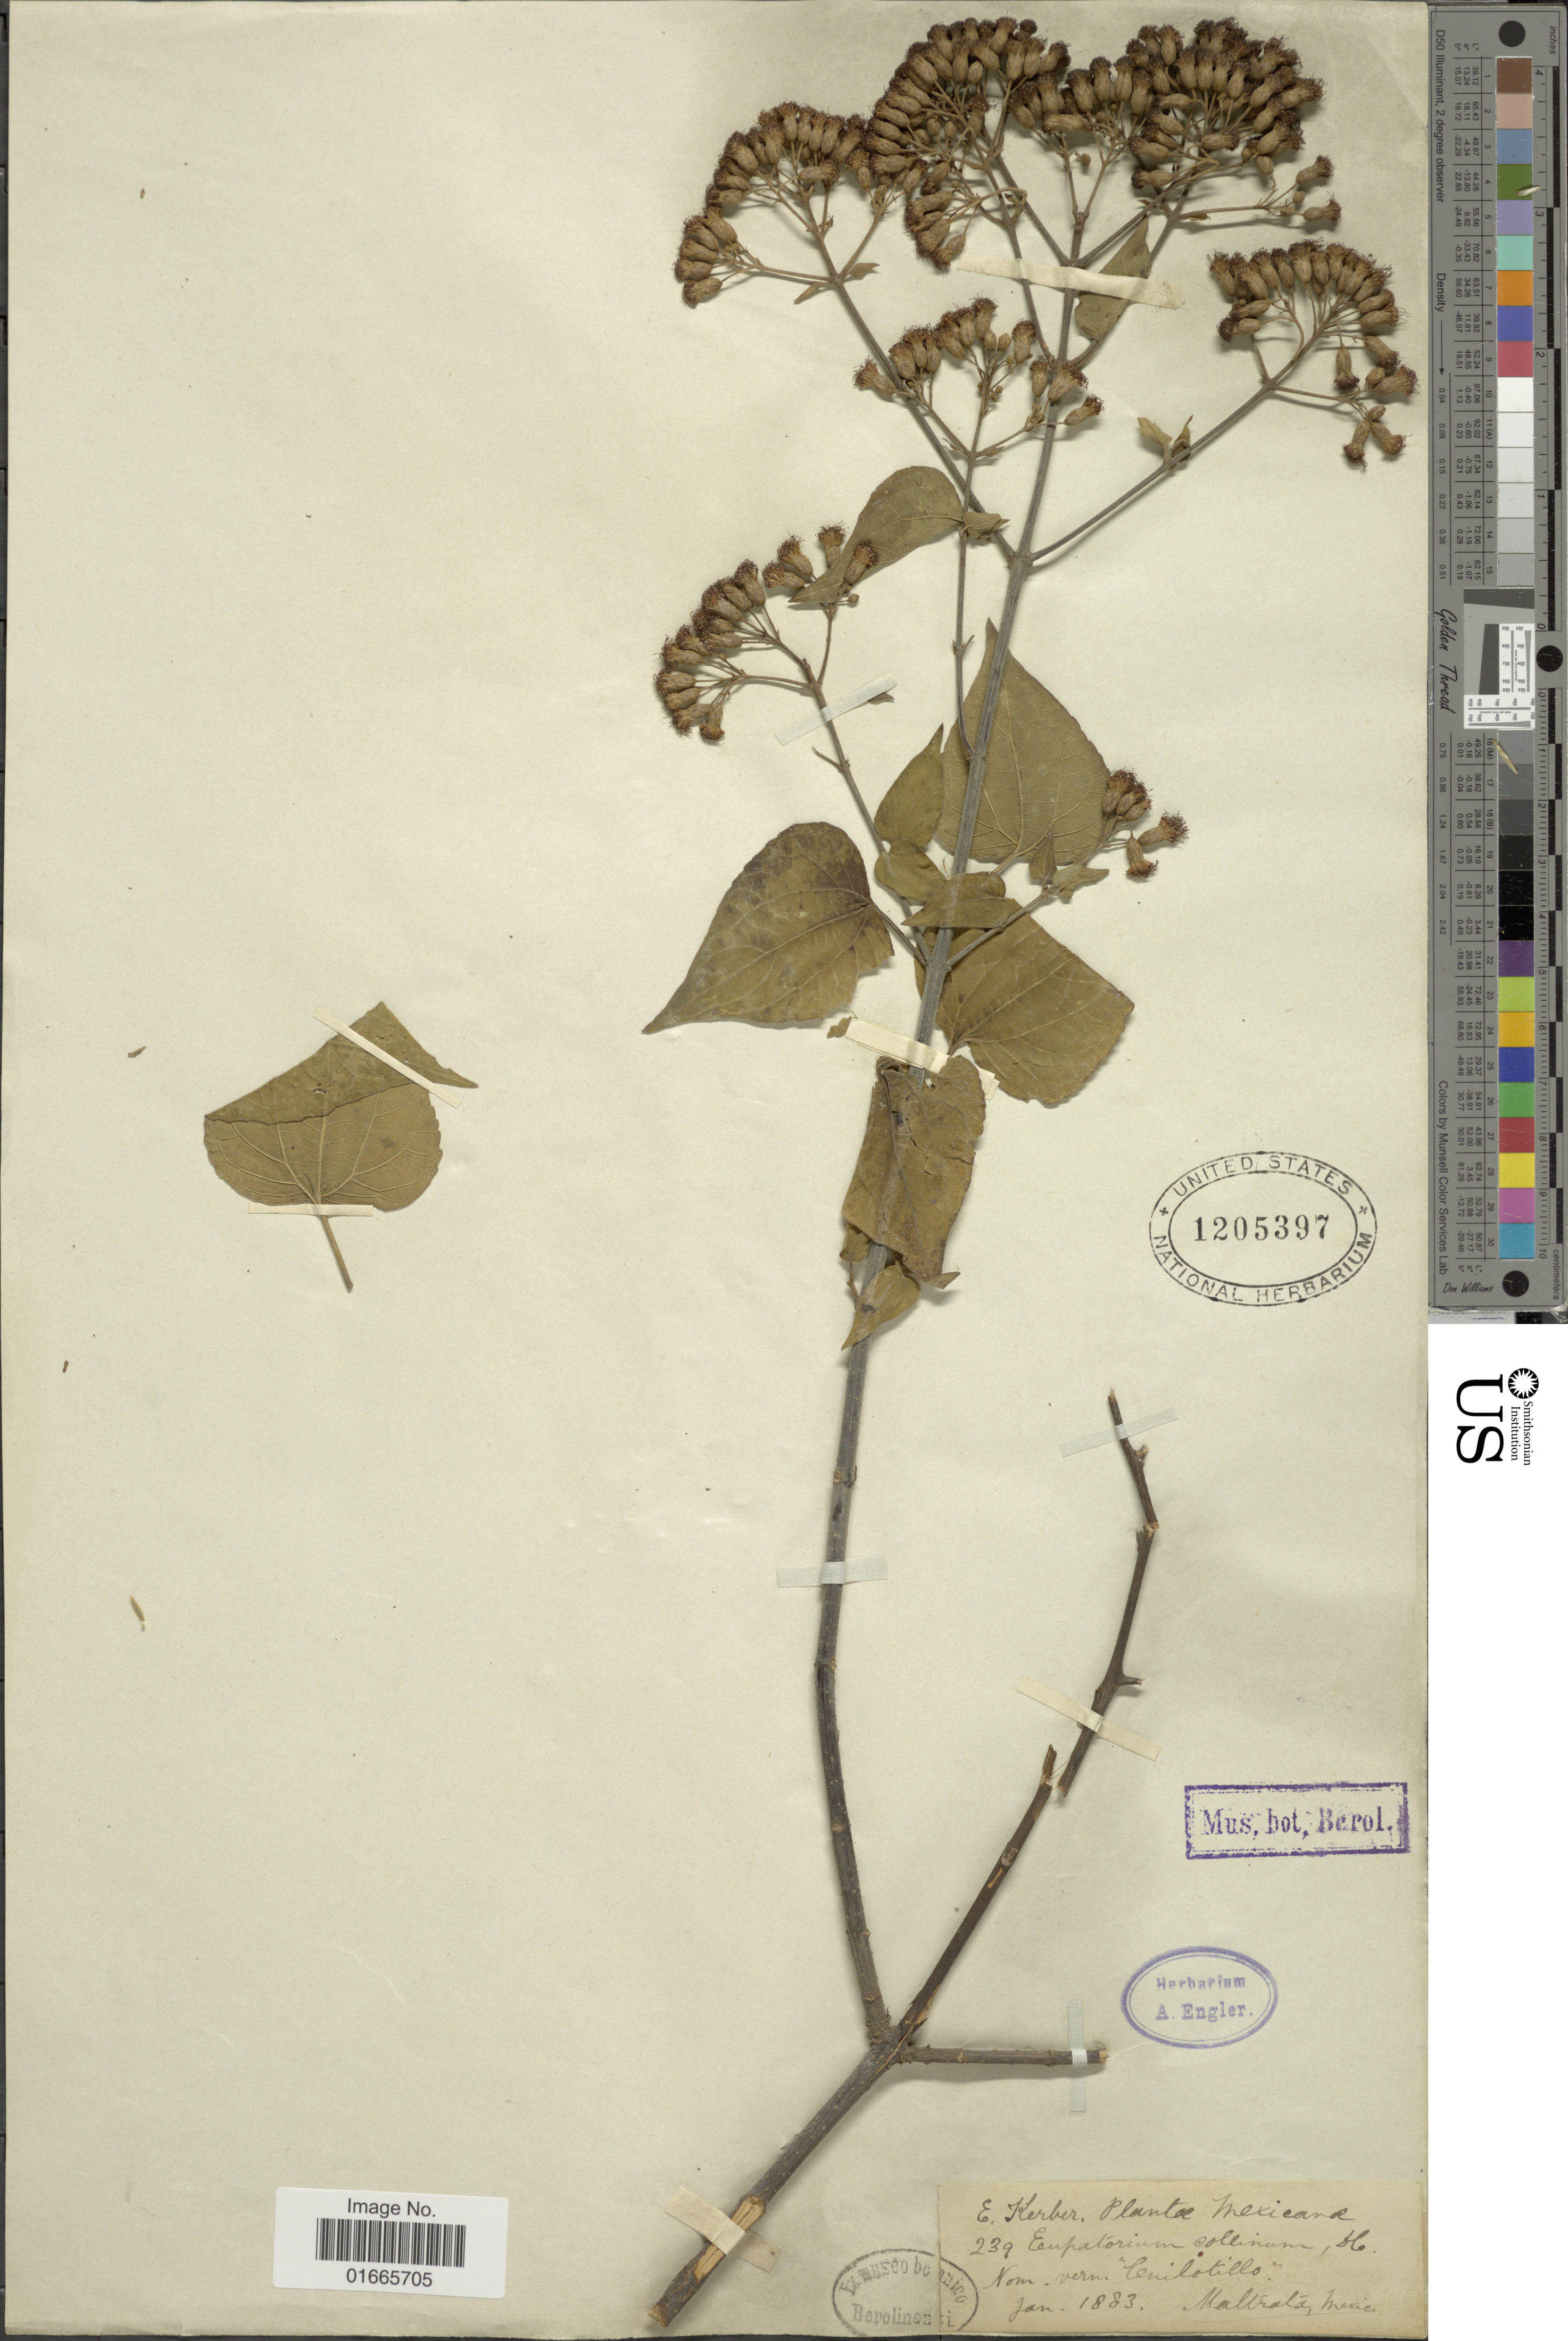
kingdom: Plantae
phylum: Tracheophyta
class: Magnoliopsida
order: Asterales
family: Asteraceae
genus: Chromolaena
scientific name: Chromolaena collina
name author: (DC.) R.M. King & H. Rob.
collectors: E. Kerber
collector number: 239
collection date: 1883-01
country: Mexico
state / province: México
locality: Maltrata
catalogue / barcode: US 1205397